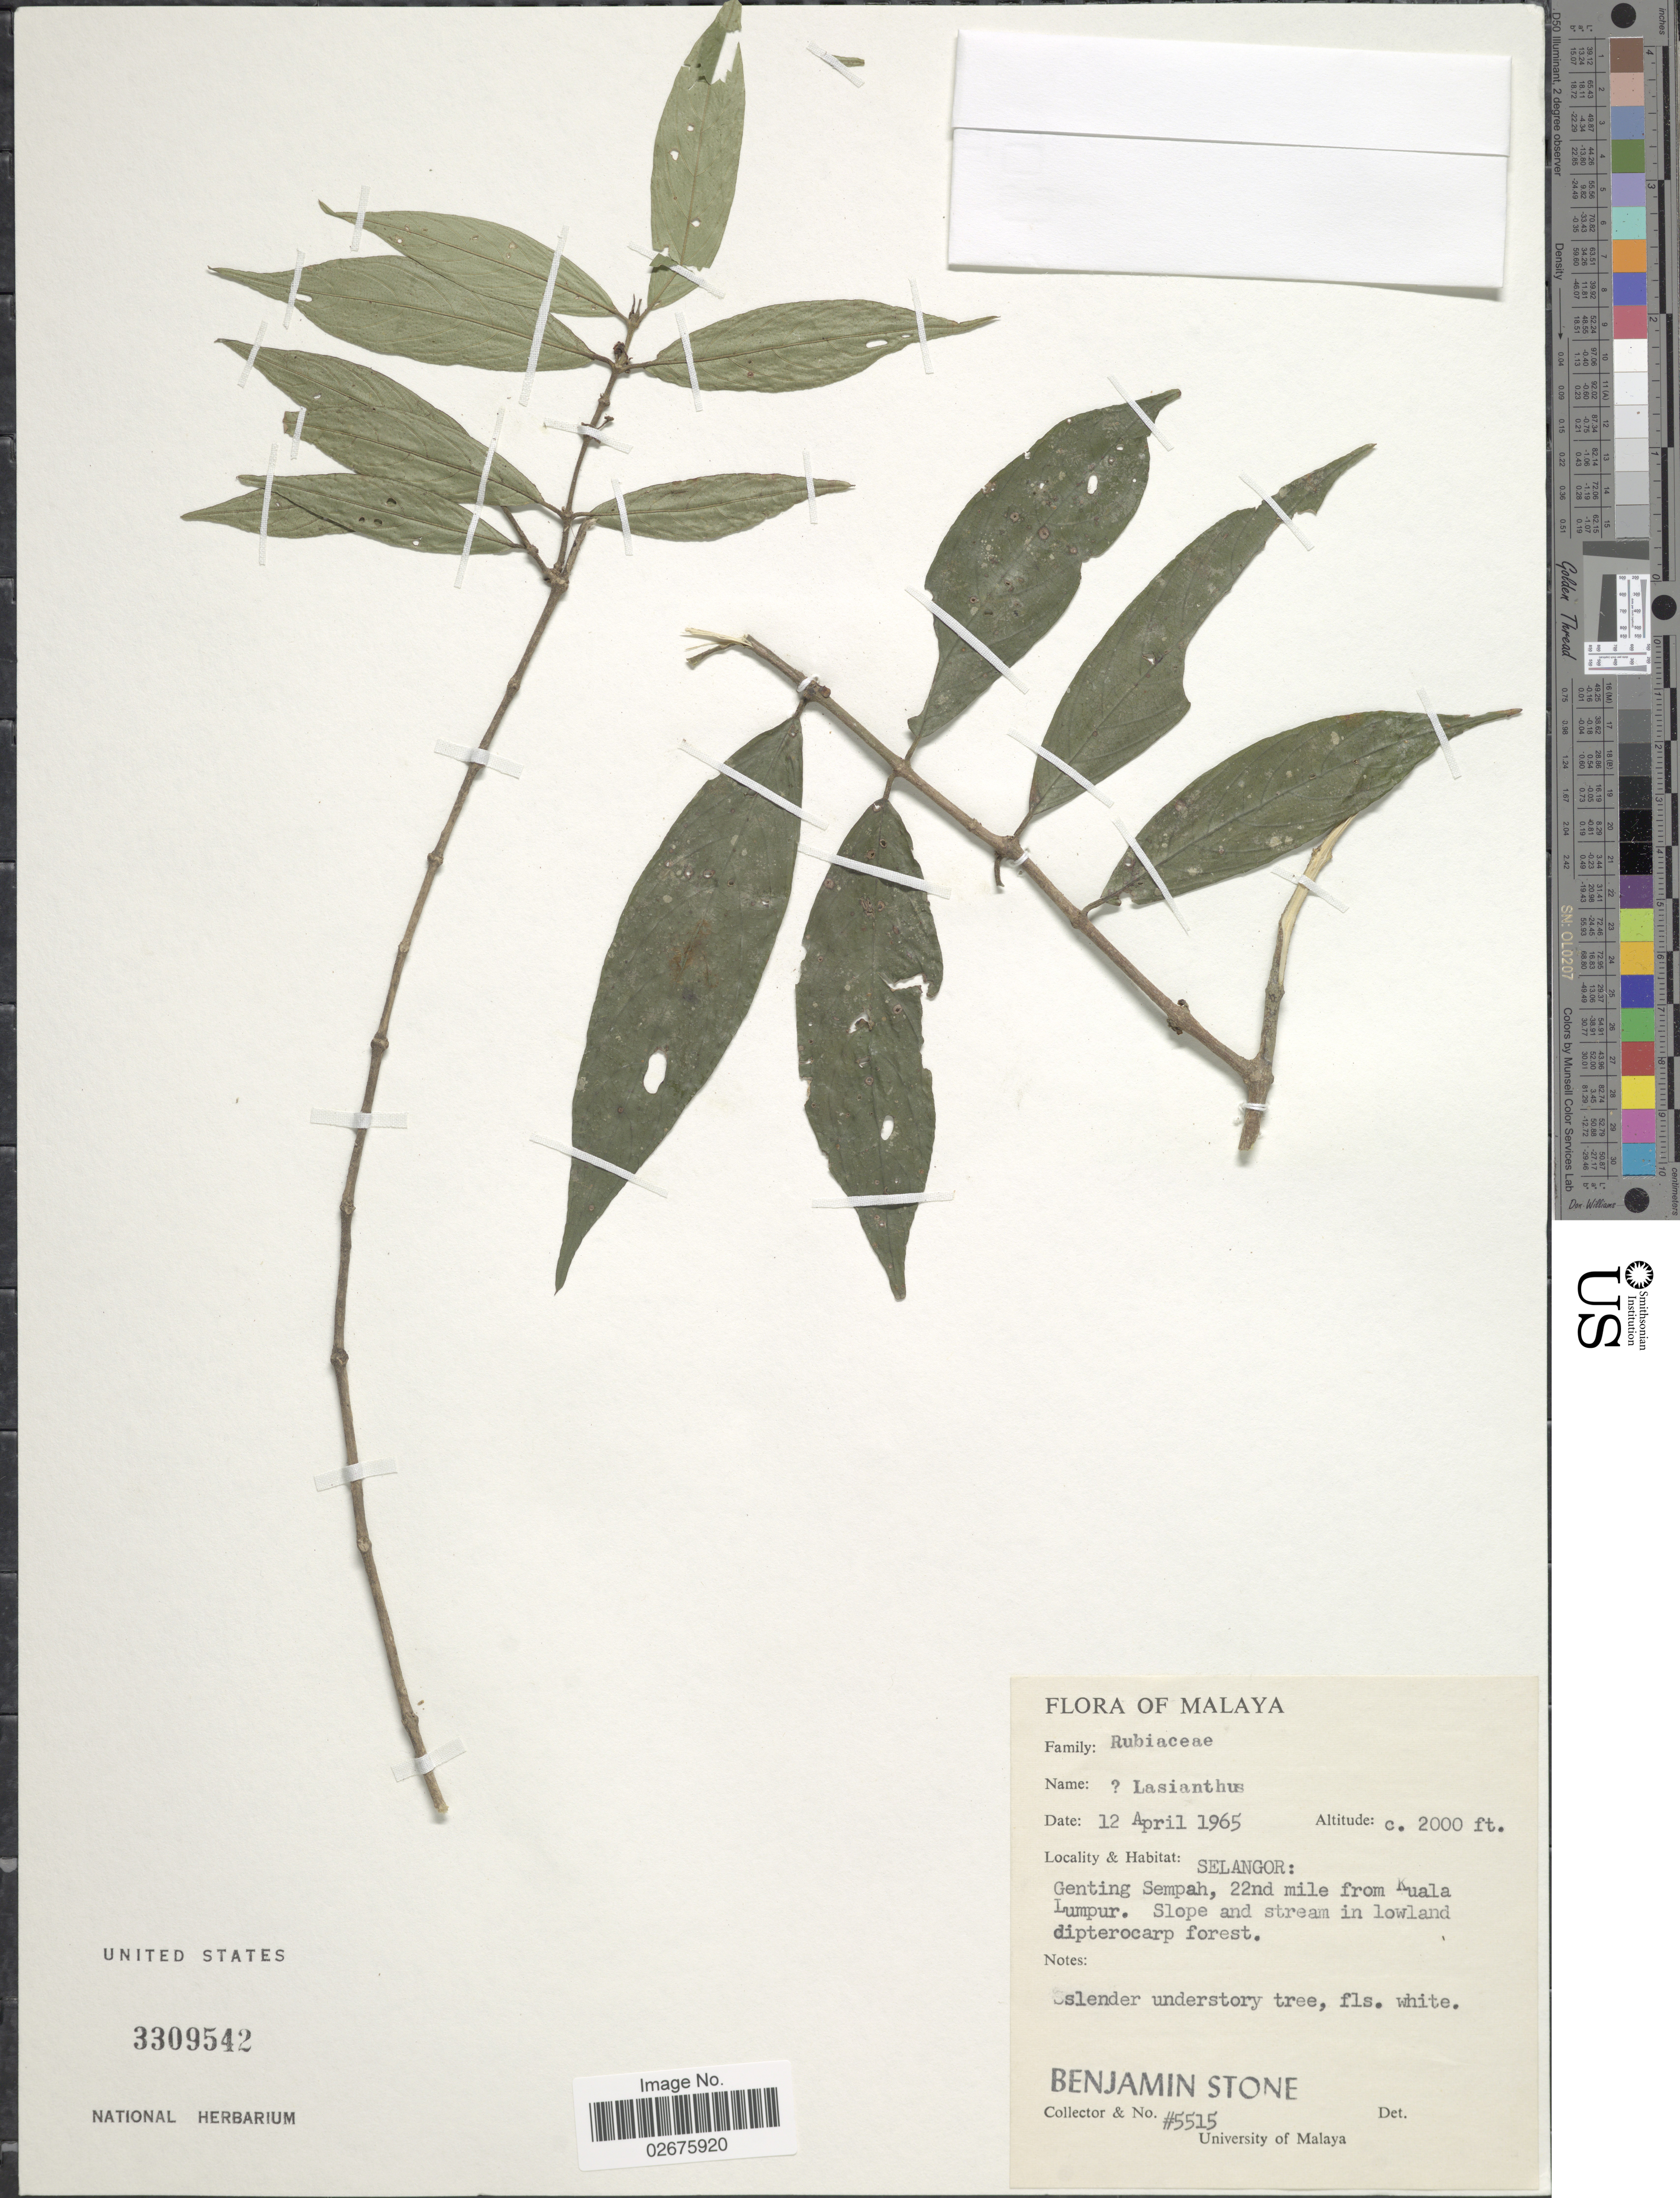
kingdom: Plantae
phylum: Tracheophyta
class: Magnoliopsida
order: Gentianales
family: Rubiaceae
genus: Lasianthus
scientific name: Lasianthus sp.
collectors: B. C. Stone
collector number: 5515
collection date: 1965-04-12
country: Malaysia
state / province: Selangor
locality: Malaya, Genting Sempah, 22nd mile from Kuala Lumpur. Slope and stream in lowland dipterocarp forest.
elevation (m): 610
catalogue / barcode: US 3309542